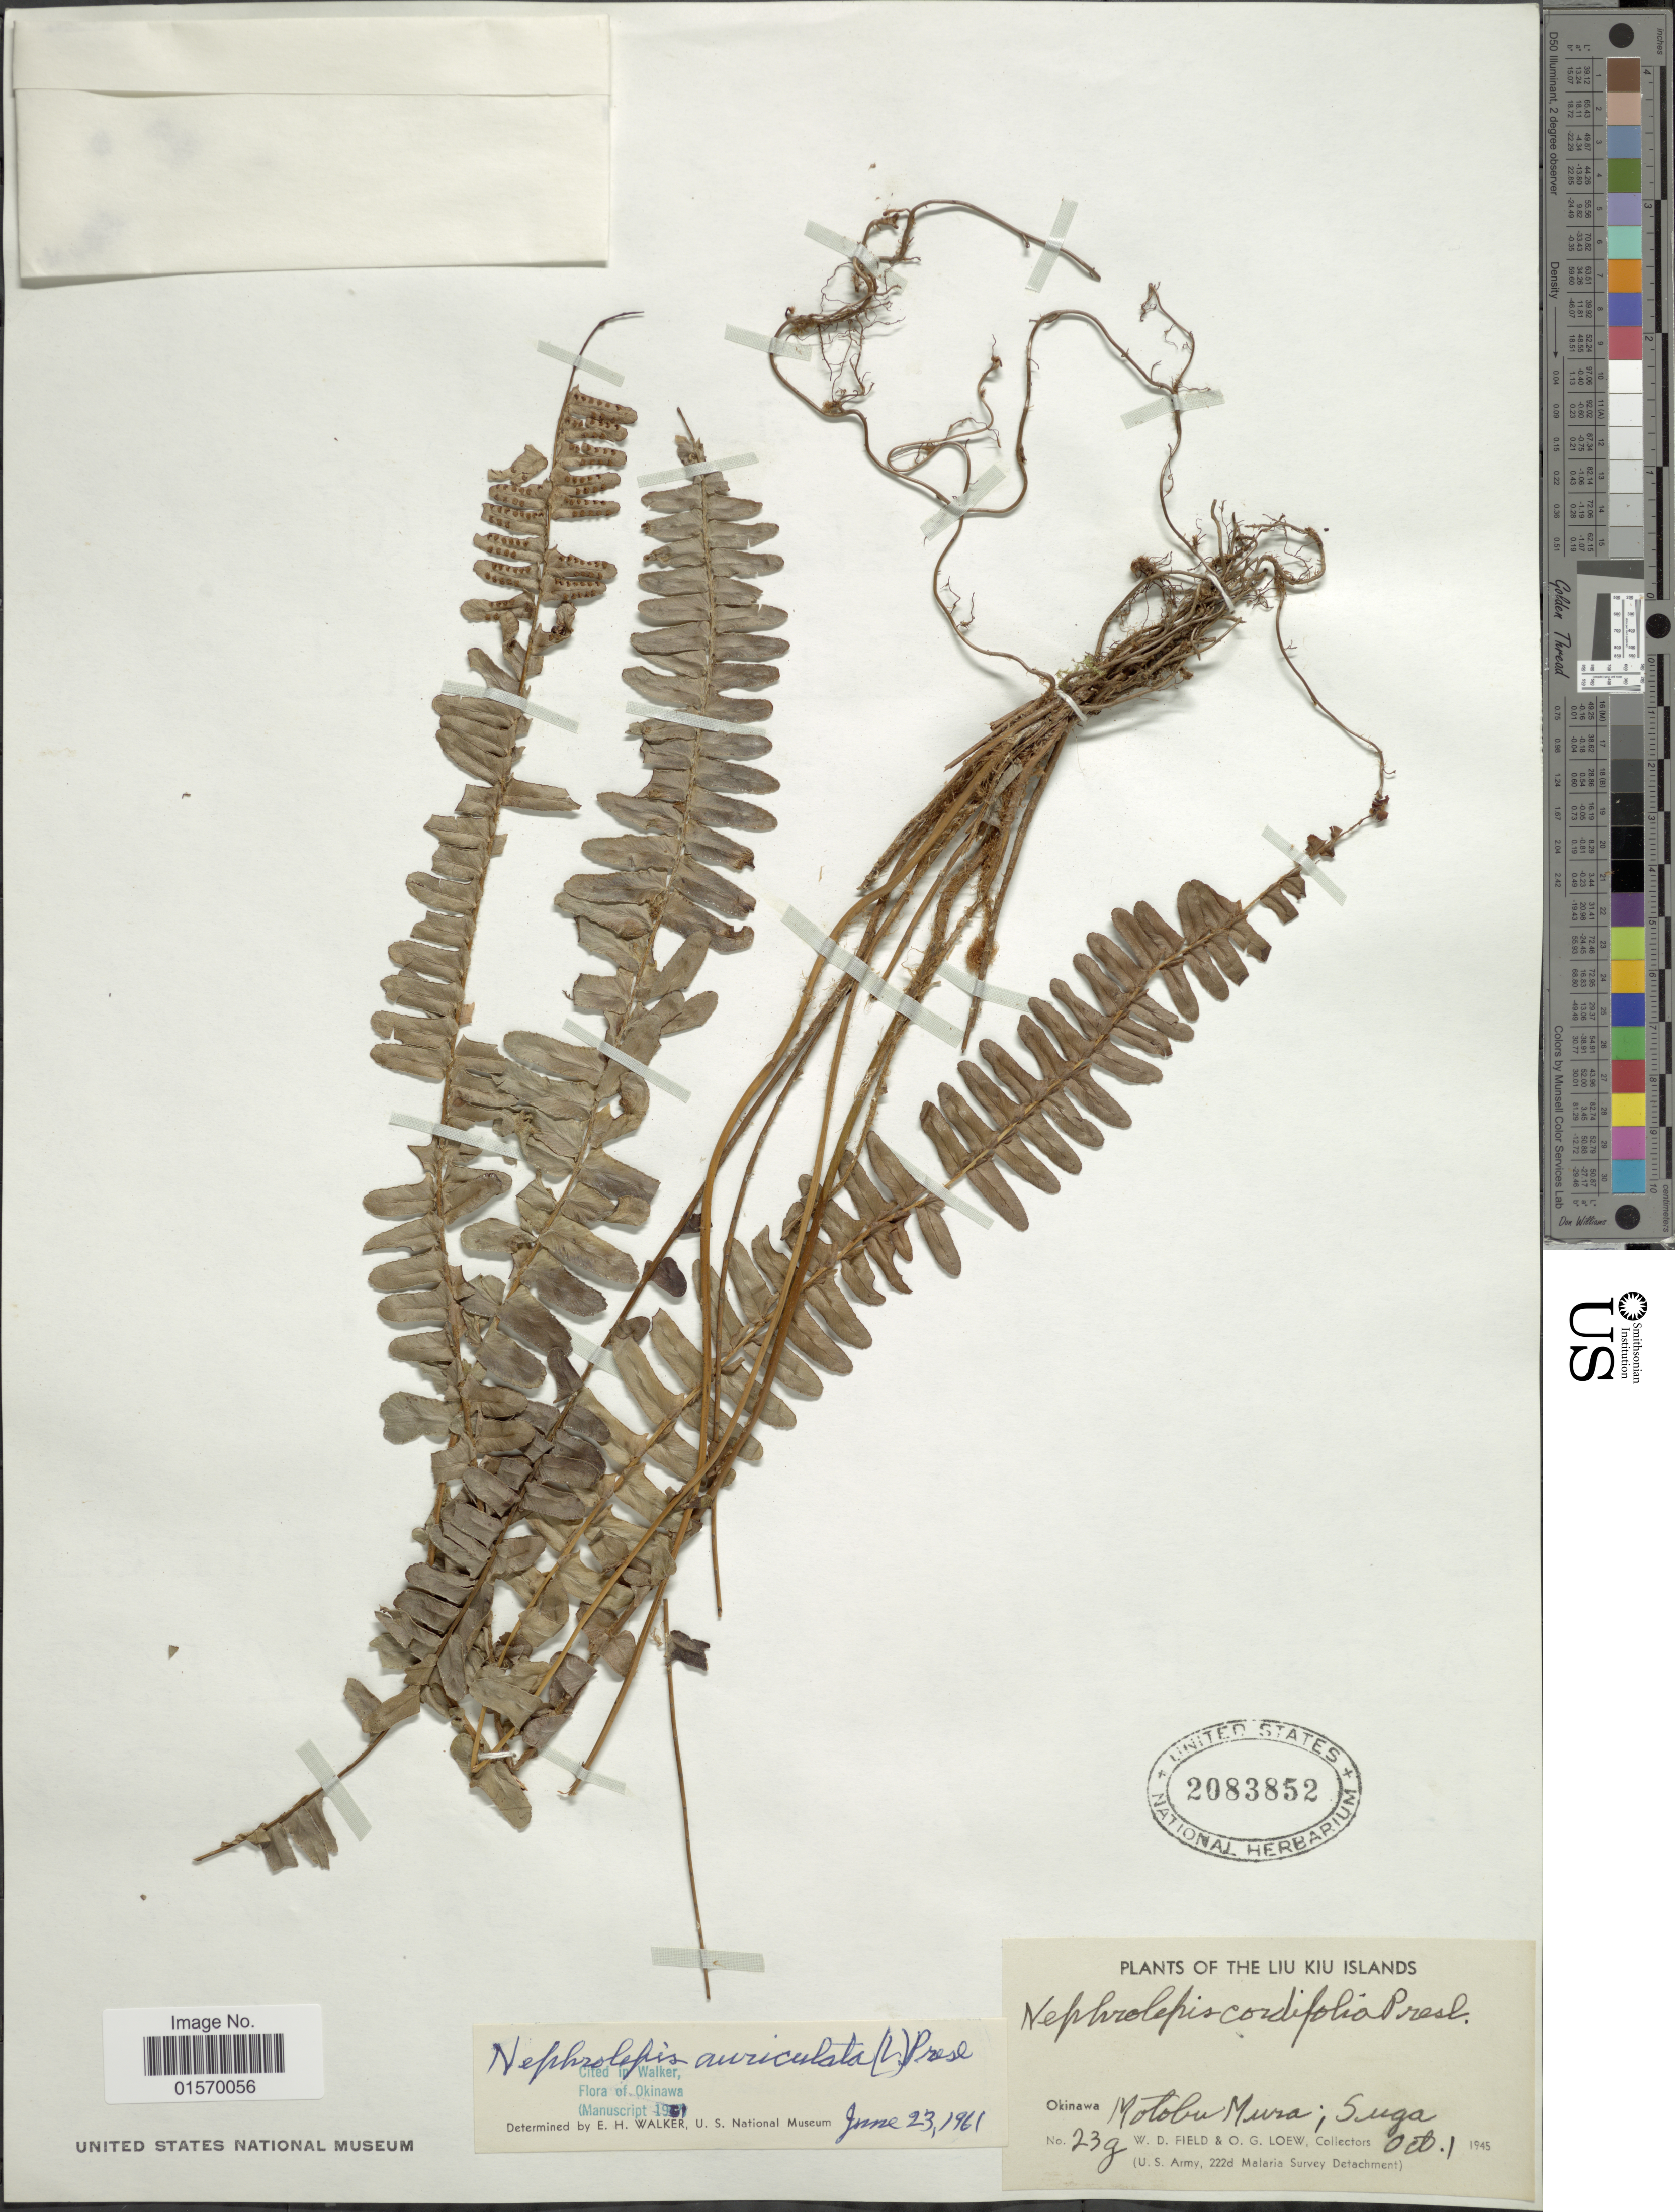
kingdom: Plantae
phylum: Tracheophyta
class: Polypodiopsida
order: Polypodiales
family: Nephrolepidaceae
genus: Nephrolepis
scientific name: Nephrolepis auriculata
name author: (L.) Trimen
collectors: W. D. Field & O. G. Loew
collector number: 23g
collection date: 1945-10-01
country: Japan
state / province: Okinawa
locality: Liu Kiu Islands. Okinawa. Motobu Mura; Suga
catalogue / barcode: US 2083852